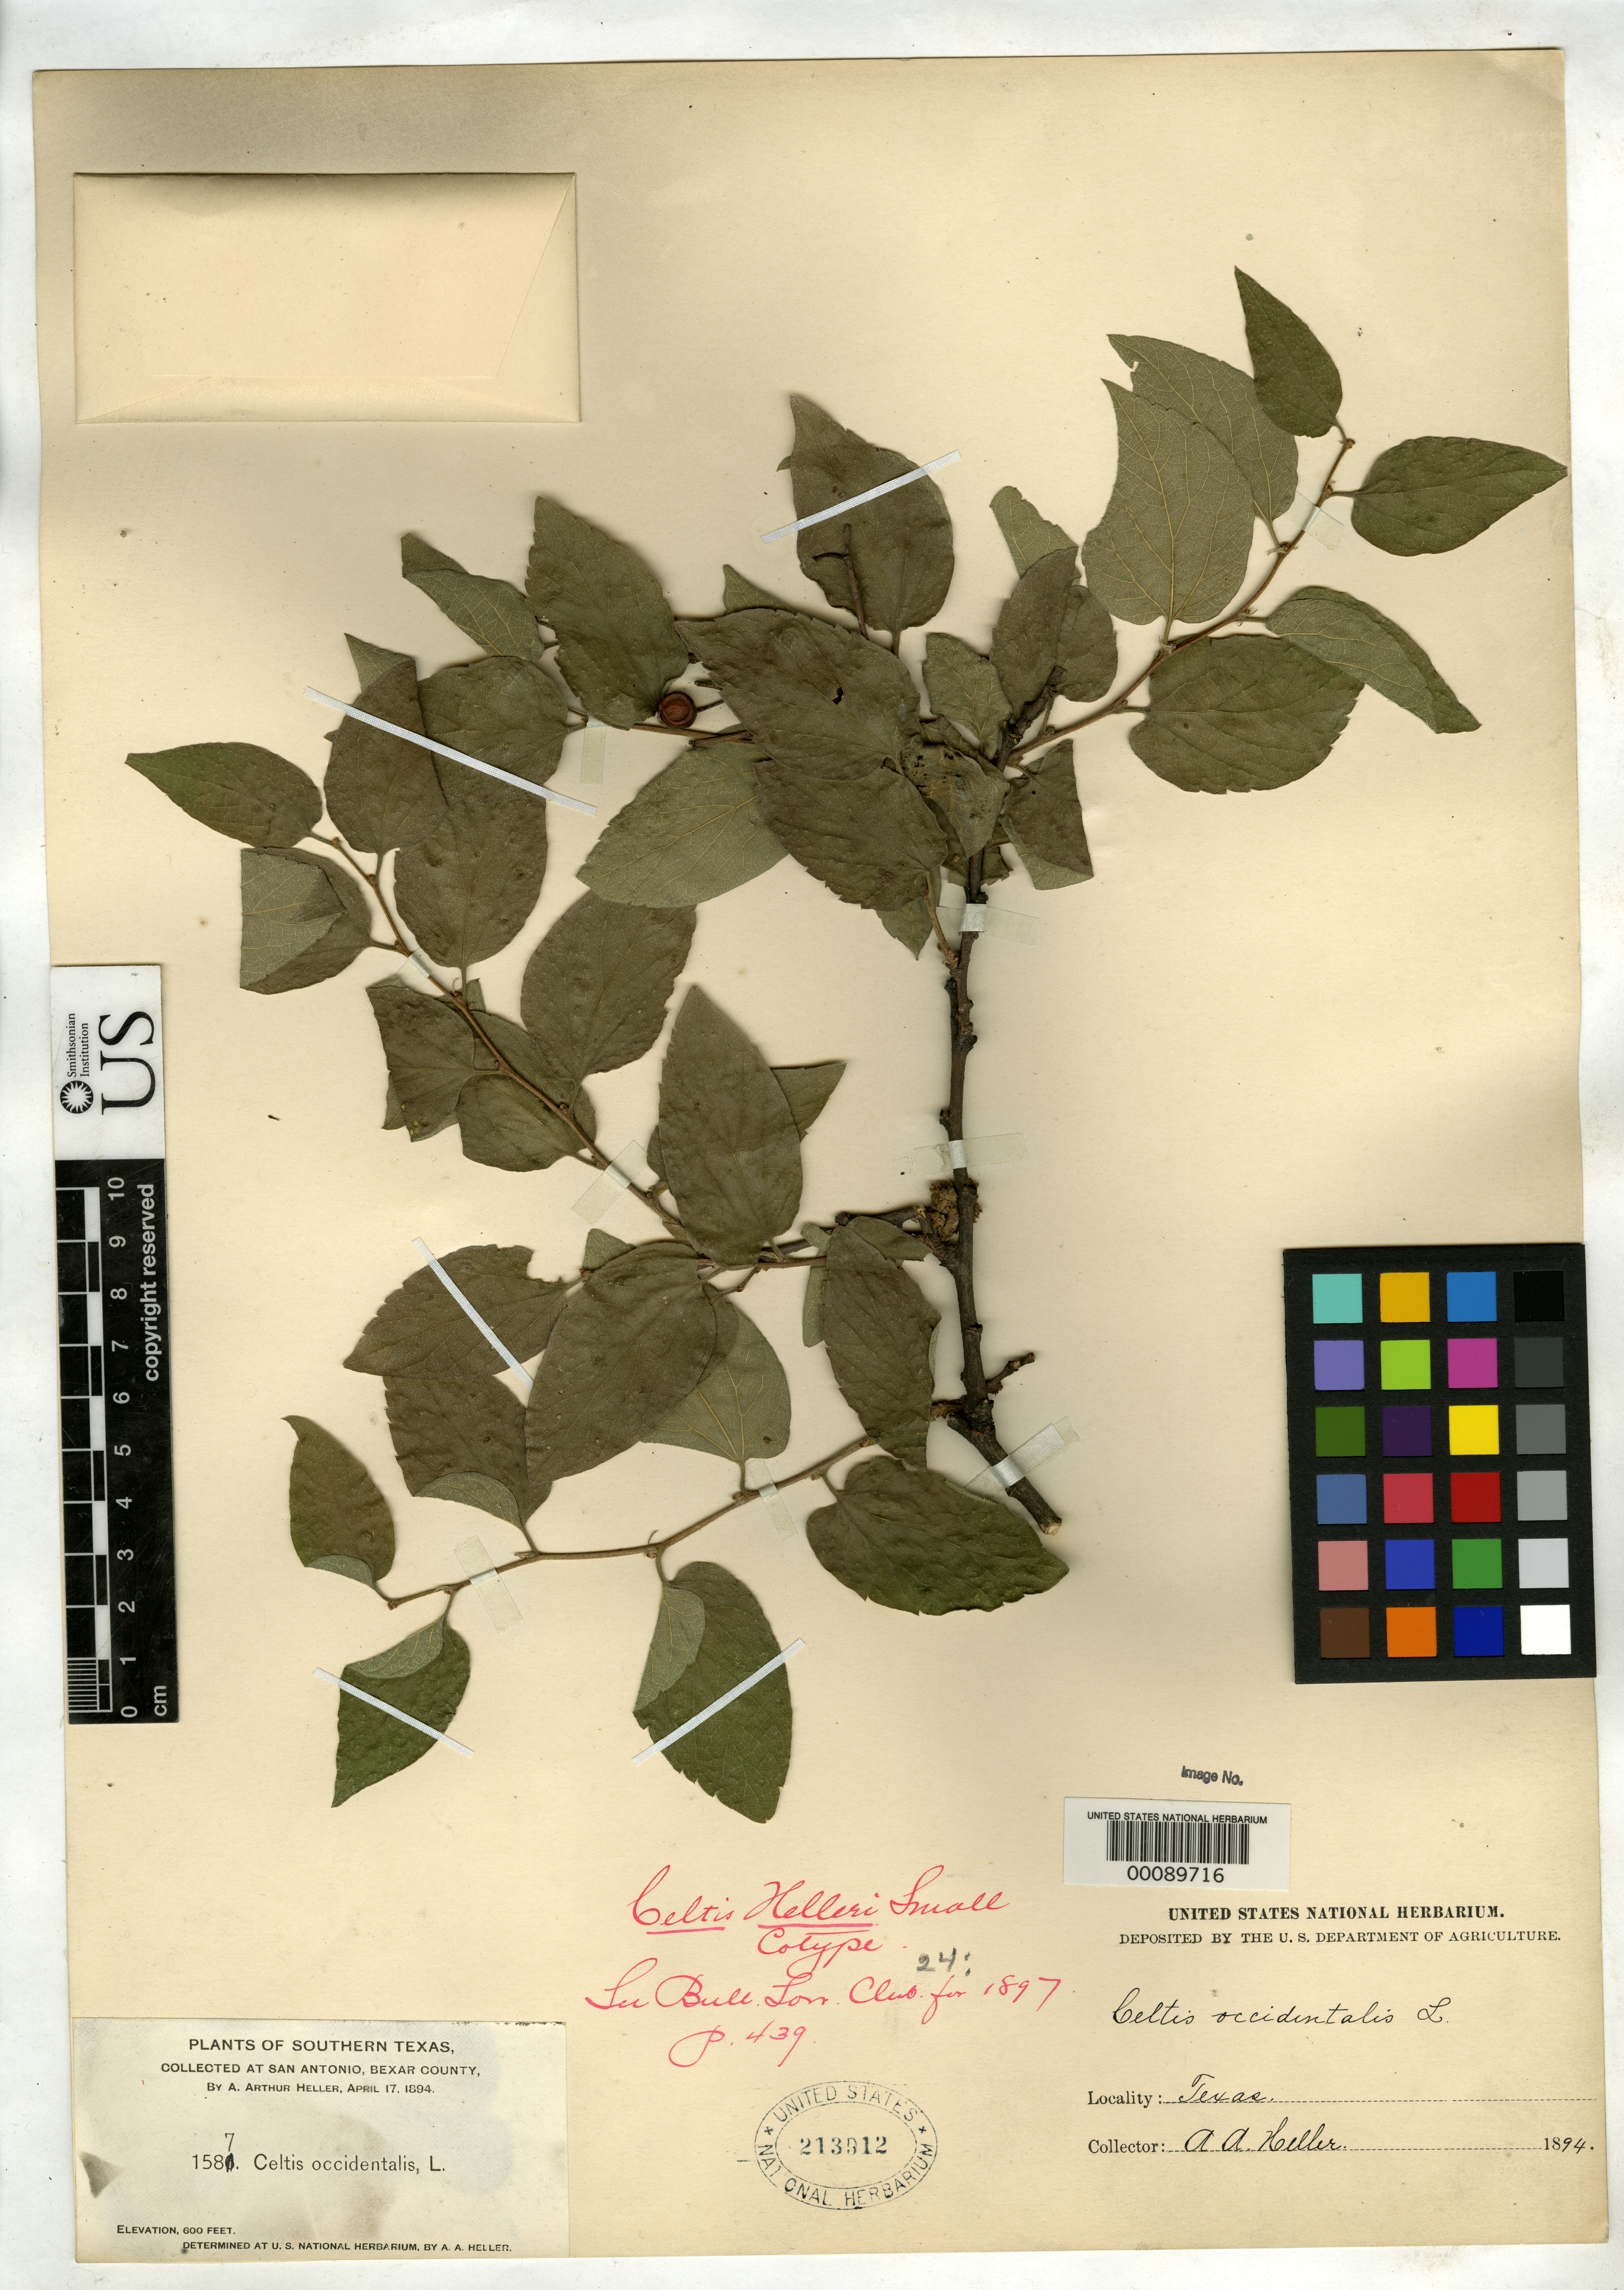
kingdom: Plantae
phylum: Tracheophyta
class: Magnoliopsida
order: Rosales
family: Cannabaceae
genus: Celtis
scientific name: Celtis helleri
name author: Small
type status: Isotype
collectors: A. A. Heller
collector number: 1587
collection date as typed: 1894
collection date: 1894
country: United States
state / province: Texas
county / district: Bexar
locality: San Antonio; alt. 600 ft.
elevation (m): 183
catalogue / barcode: US 213912